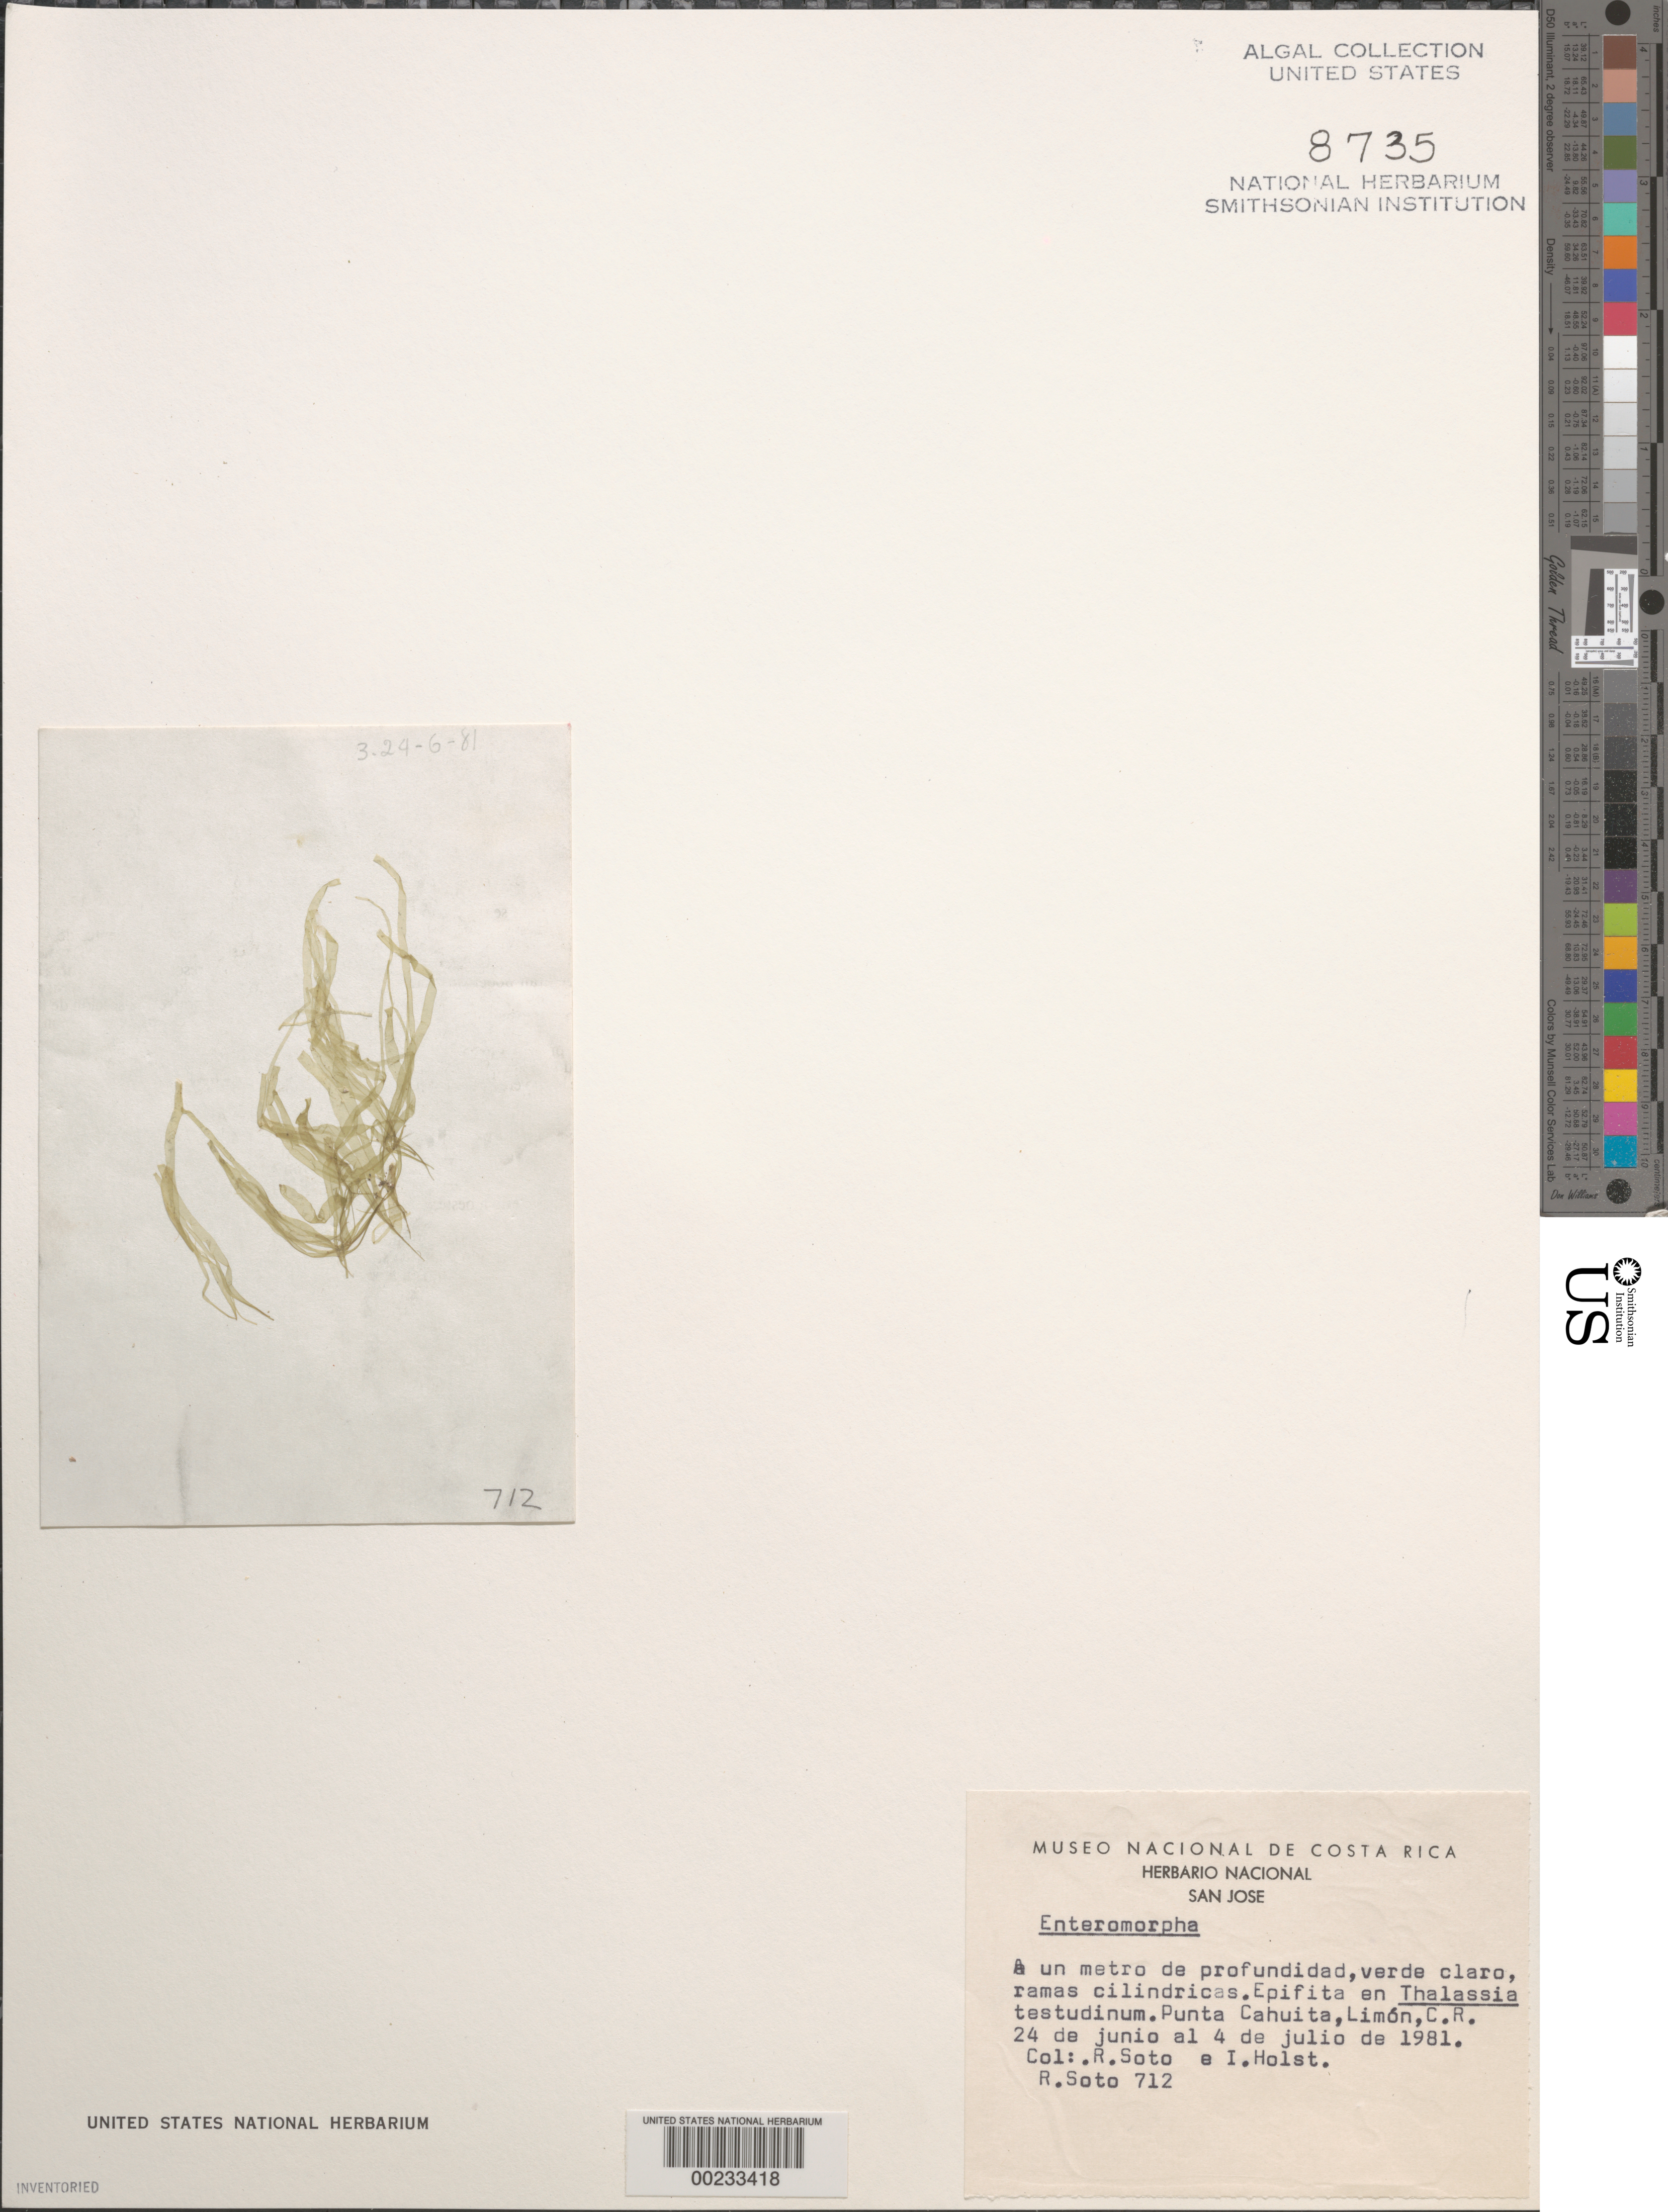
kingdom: Plantae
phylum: Chlorophyta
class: Ulvophyceae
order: Ulvales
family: Ulvaceae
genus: Ulva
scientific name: Ulva sp.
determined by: Algae name updating Project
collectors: R. Soto & I. Holst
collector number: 712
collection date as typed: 24 Jun 1981 TO 04 Jul 1981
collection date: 1981-06-24/1981-07-04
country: Costa Rica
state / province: Limón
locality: Punta cahuita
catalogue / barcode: US 8735